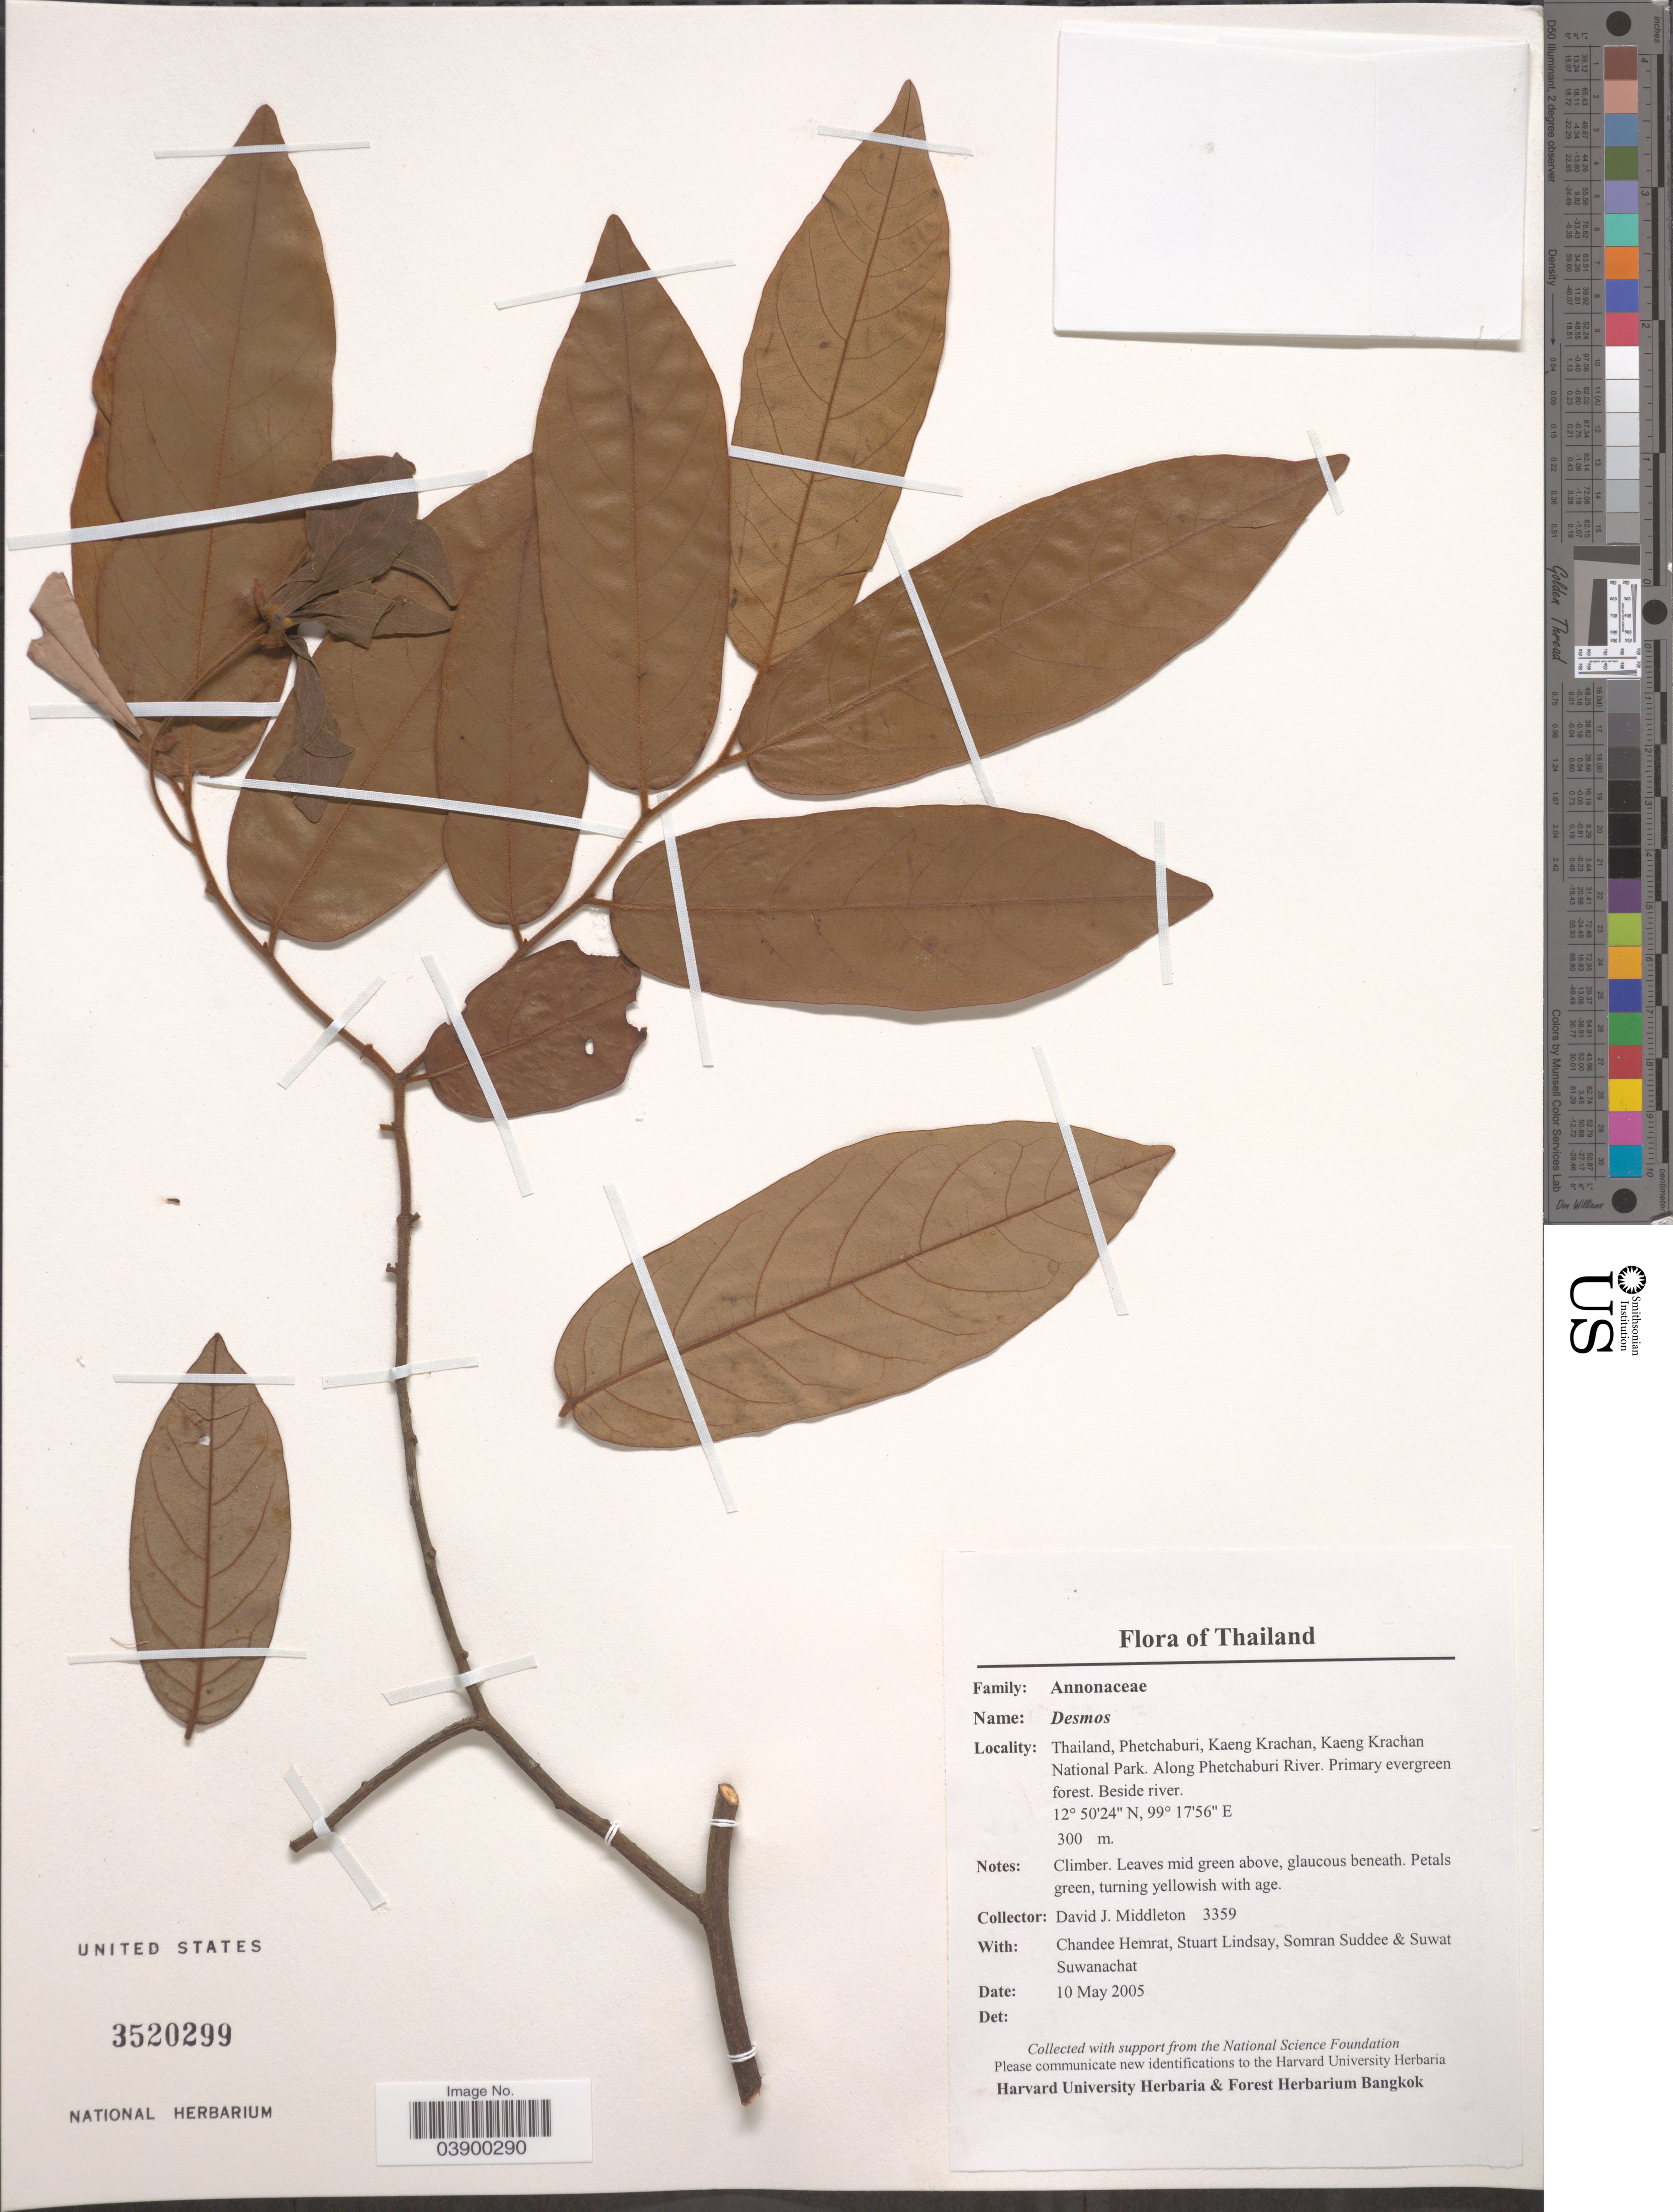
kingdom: Plantae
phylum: Tracheophyta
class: Magnoliopsida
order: Magnoliales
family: Annonaceae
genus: Desmos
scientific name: Desmos sp.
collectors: D. J. Middleton, C. Hemrat, S. Lindsay, S. Suddee & S. Suwanachat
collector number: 3359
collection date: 2005-05-10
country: Thailand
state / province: Phetchaburi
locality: Kaeng Krachan, Kaeng Krachan National Park. Along Phetchaburi River.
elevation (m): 300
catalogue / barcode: US 3520299